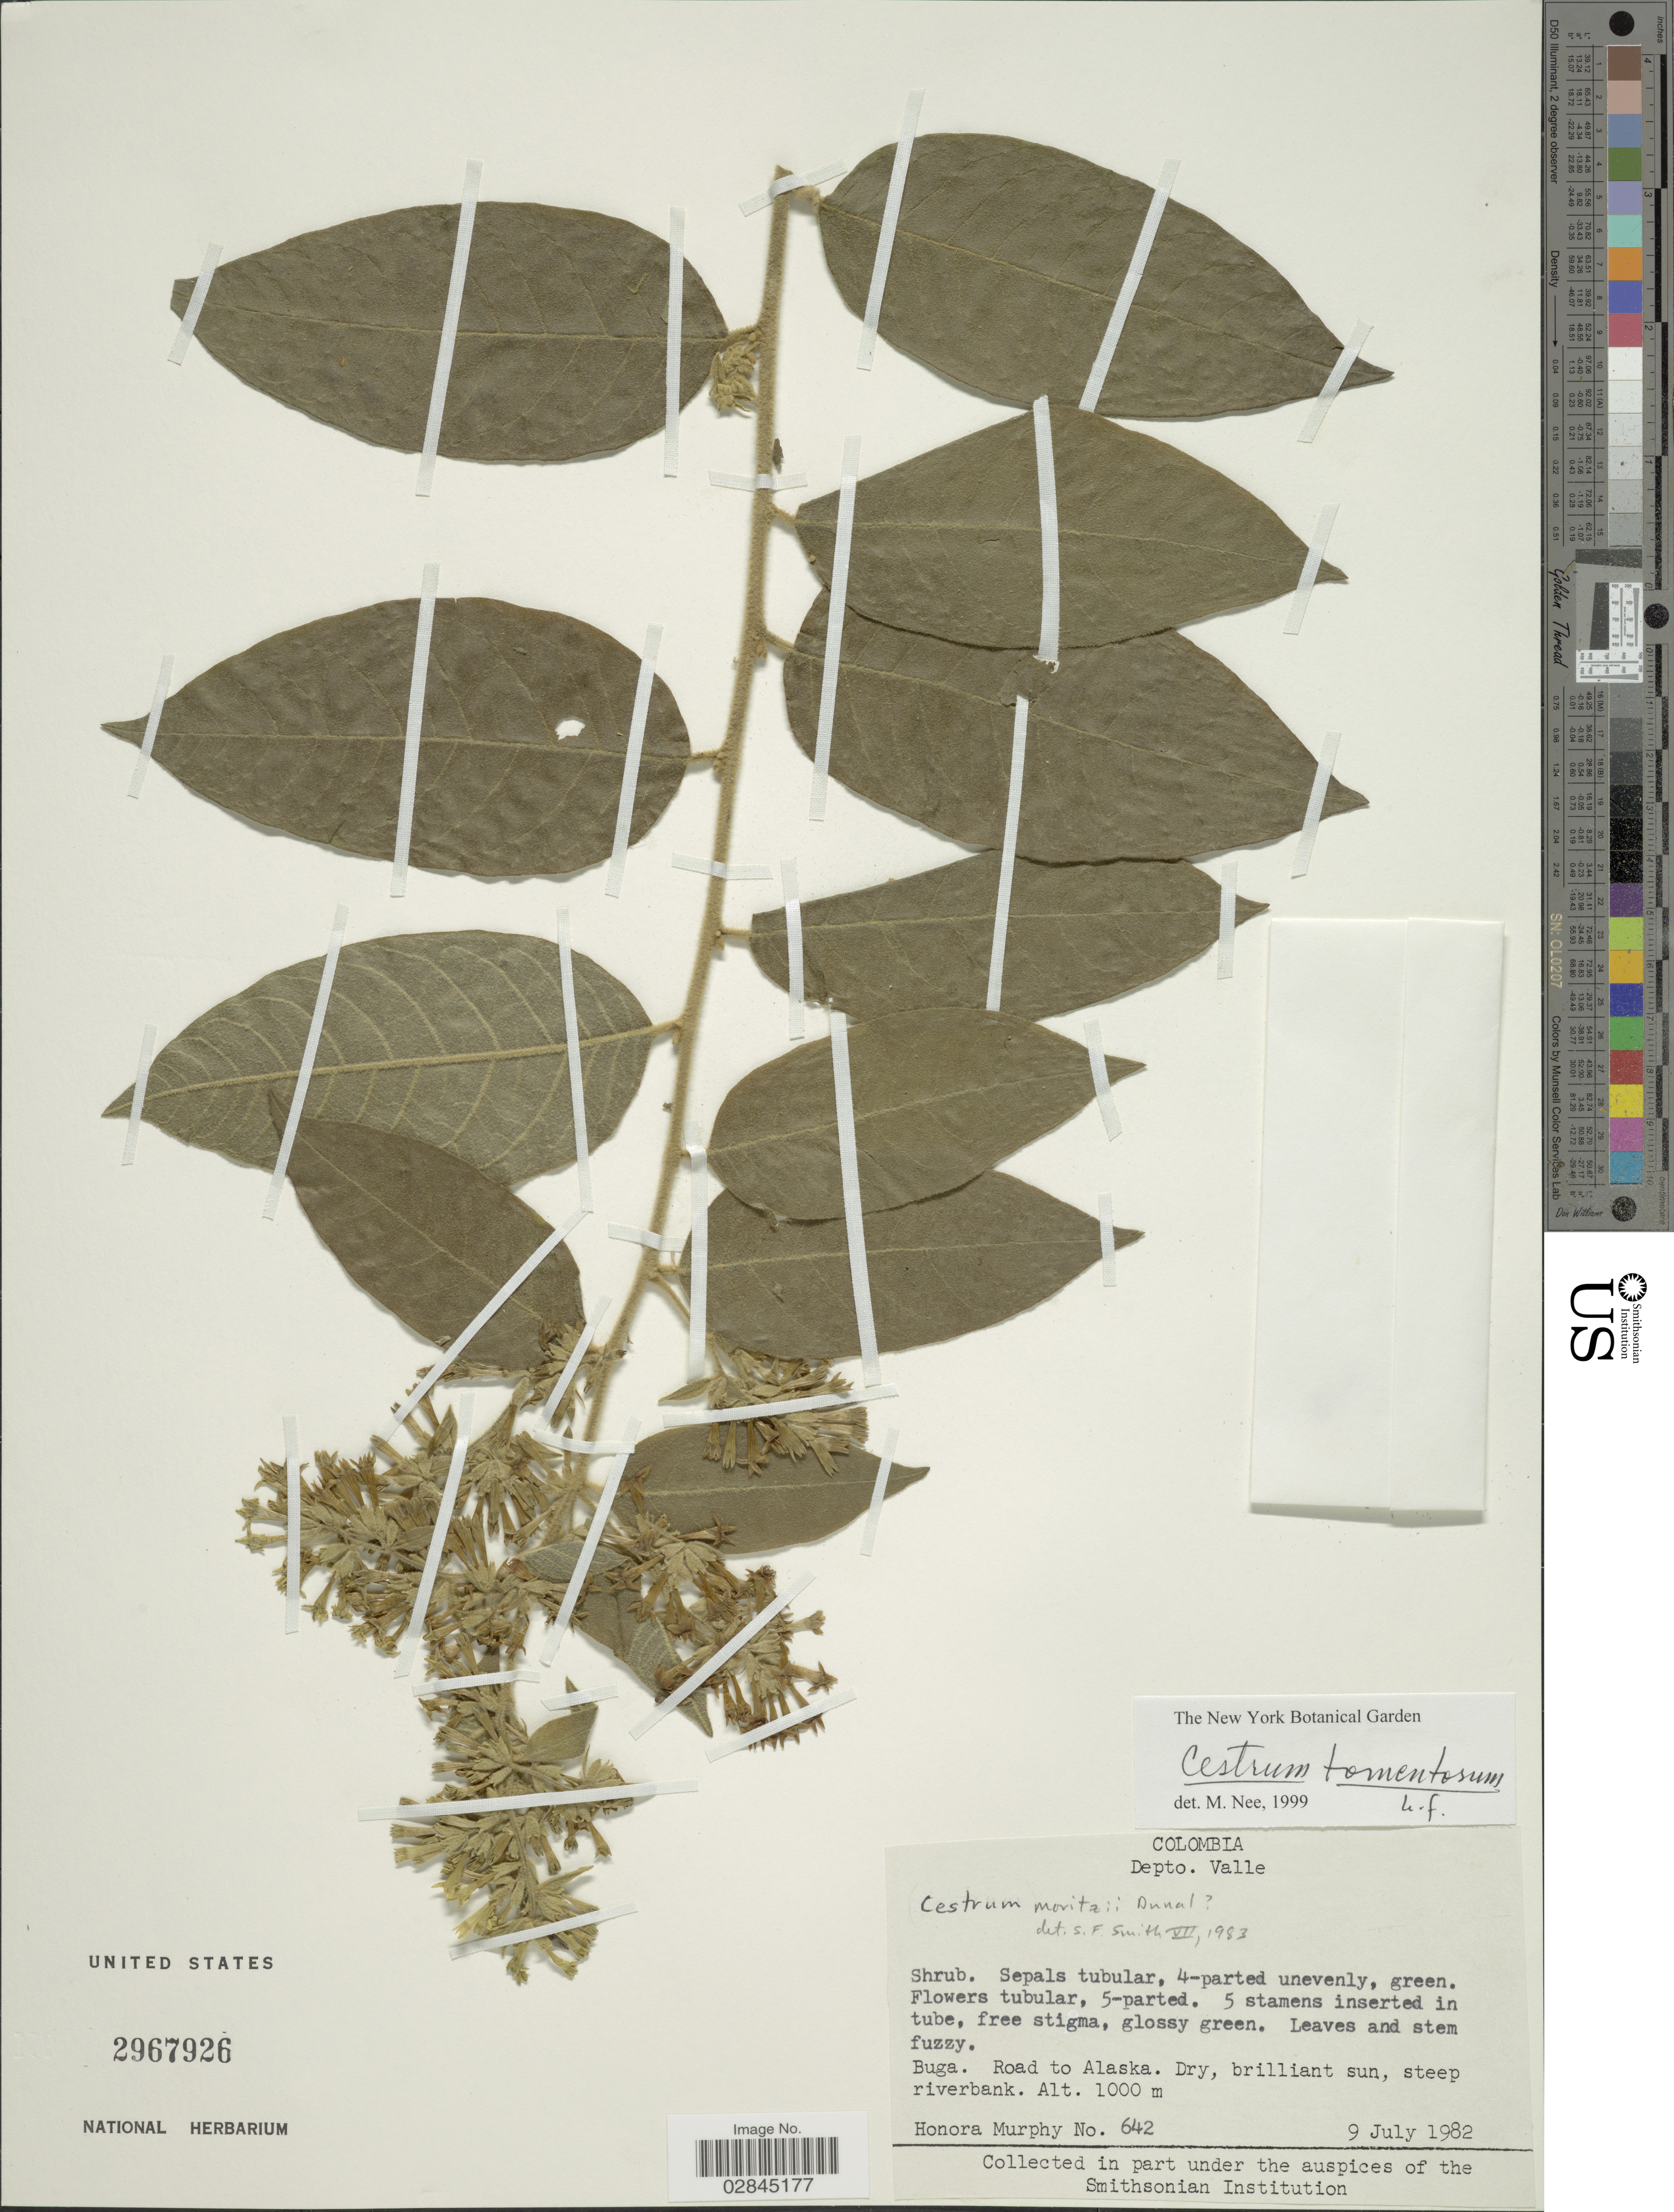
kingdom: Plantae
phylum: Tracheophyta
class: Magnoliopsida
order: Solanales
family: Solanaceae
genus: Cestrum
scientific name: Cestrum tomentosum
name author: L. f.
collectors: H. Murphy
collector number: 642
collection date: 1982-07-09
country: Colombia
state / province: Valle del Cauca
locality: Depto. Valle. Buga. Road to Alaska.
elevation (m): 1000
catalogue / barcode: US 2967926